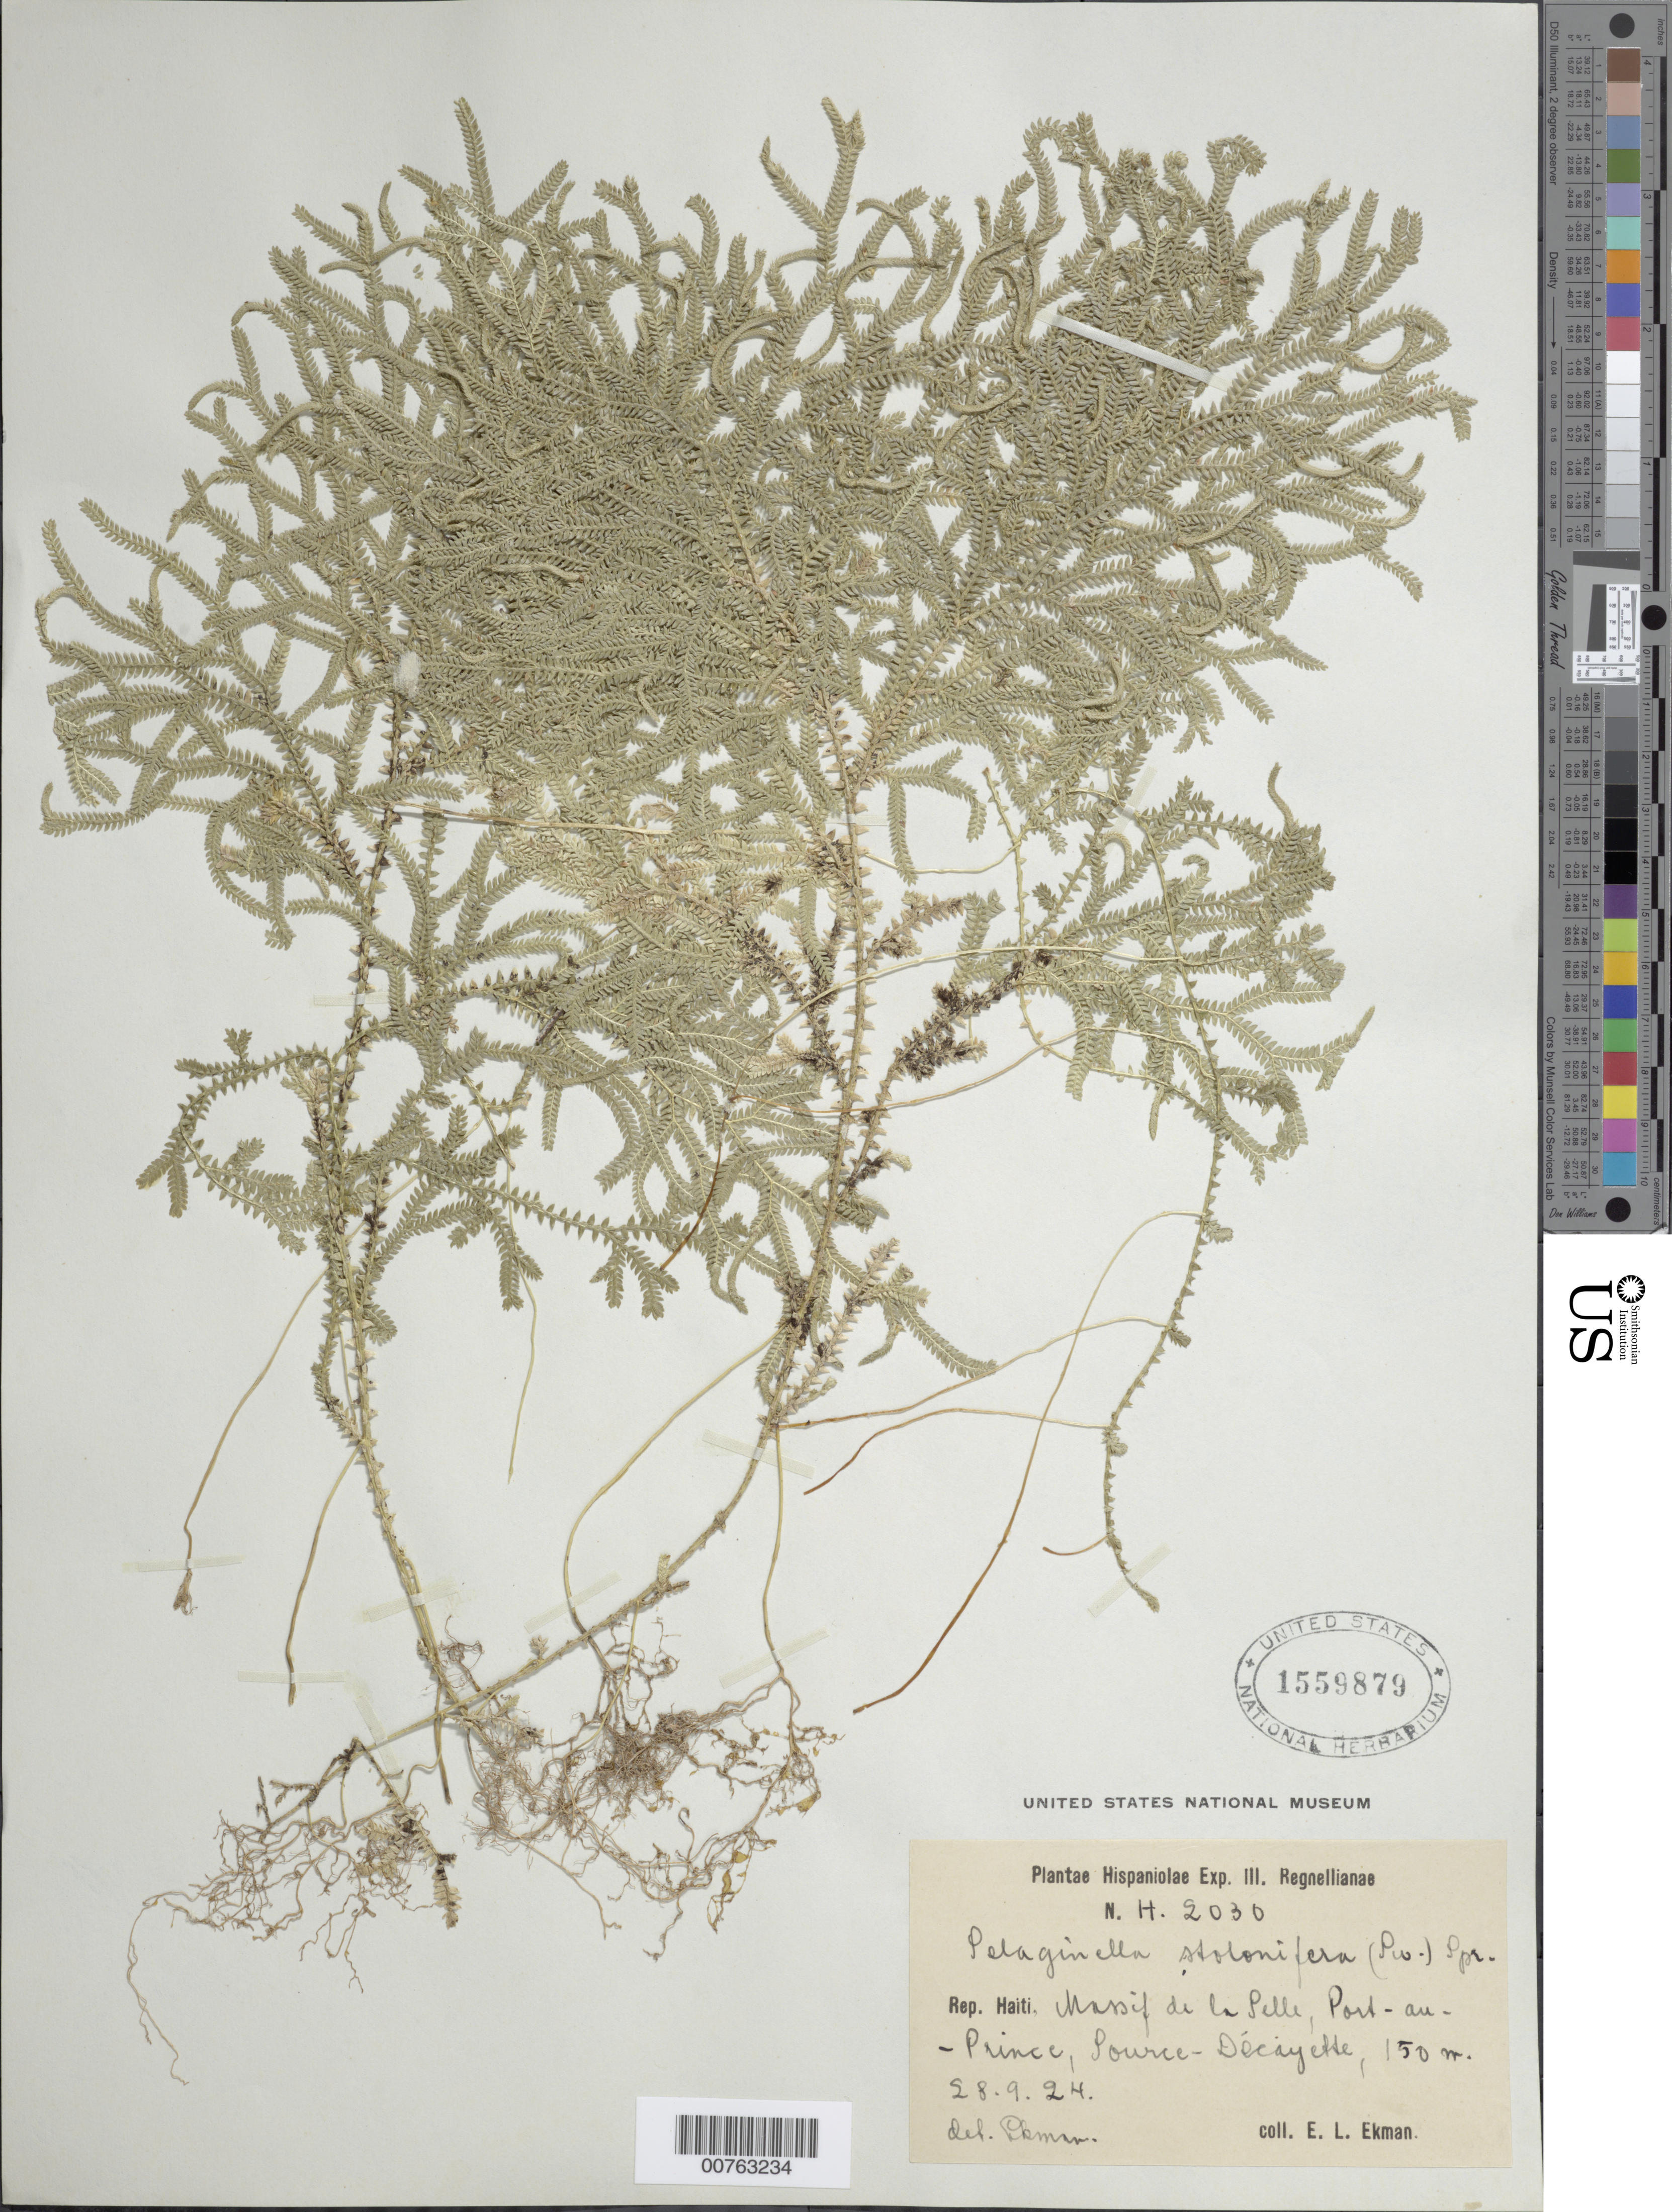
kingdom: Plantae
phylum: Tracheophyta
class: Lycopodiopsida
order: Selaginellales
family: Selaginellaceae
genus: Selaginella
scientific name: Selaginella plumosa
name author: (L.) C. Presl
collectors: E. L. Ekman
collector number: H 2030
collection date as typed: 28 Sep 1924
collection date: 1924-09-28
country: Haiti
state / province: Ouest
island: Hispaniola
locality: Massif de la Selle, Port-au-Prince, Source Decayette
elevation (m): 150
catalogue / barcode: US 1559879